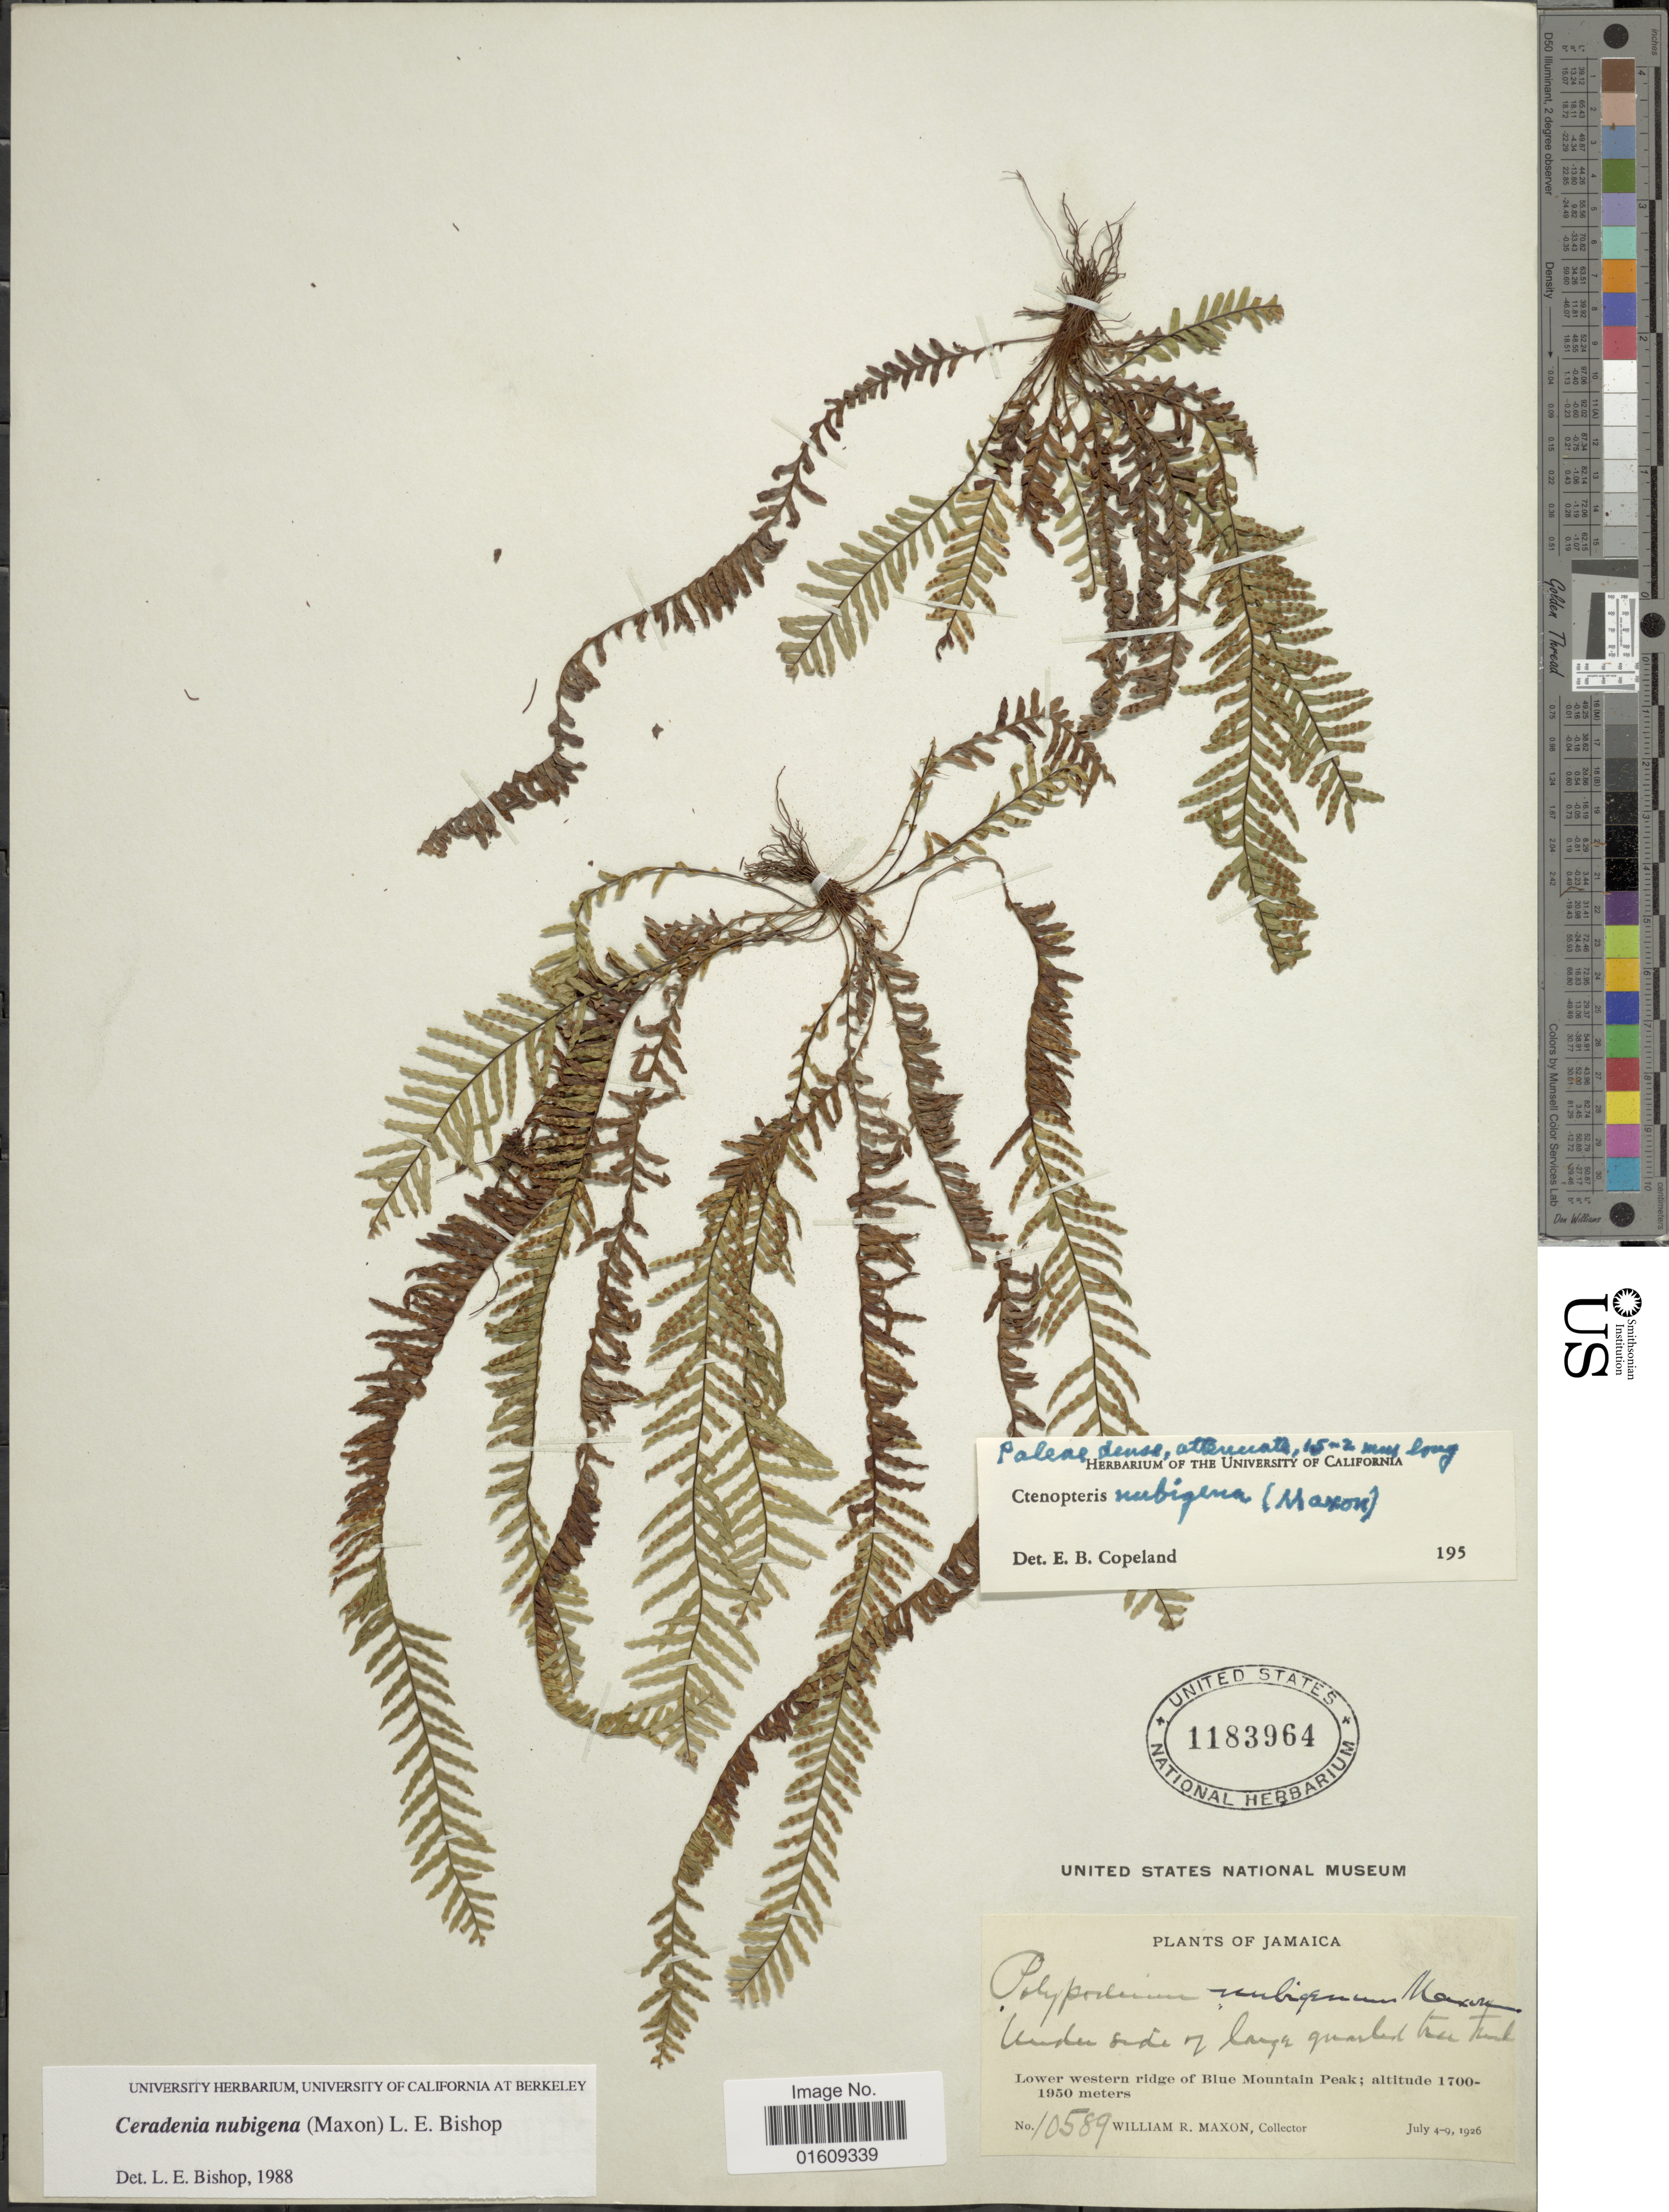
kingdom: Plantae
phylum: Tracheophyta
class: Polypodiopsida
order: Polypodiales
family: Polypodiaceae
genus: Ceradenia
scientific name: Ceradenia nubigena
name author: (Maxon) L.E. Bishop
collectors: W. R. Maxon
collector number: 10589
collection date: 1926-07-04/1926-07-09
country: Jamaica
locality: Jamaica, Lower western ridge of Blue Mountain Peak.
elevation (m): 1700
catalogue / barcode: US 1183964